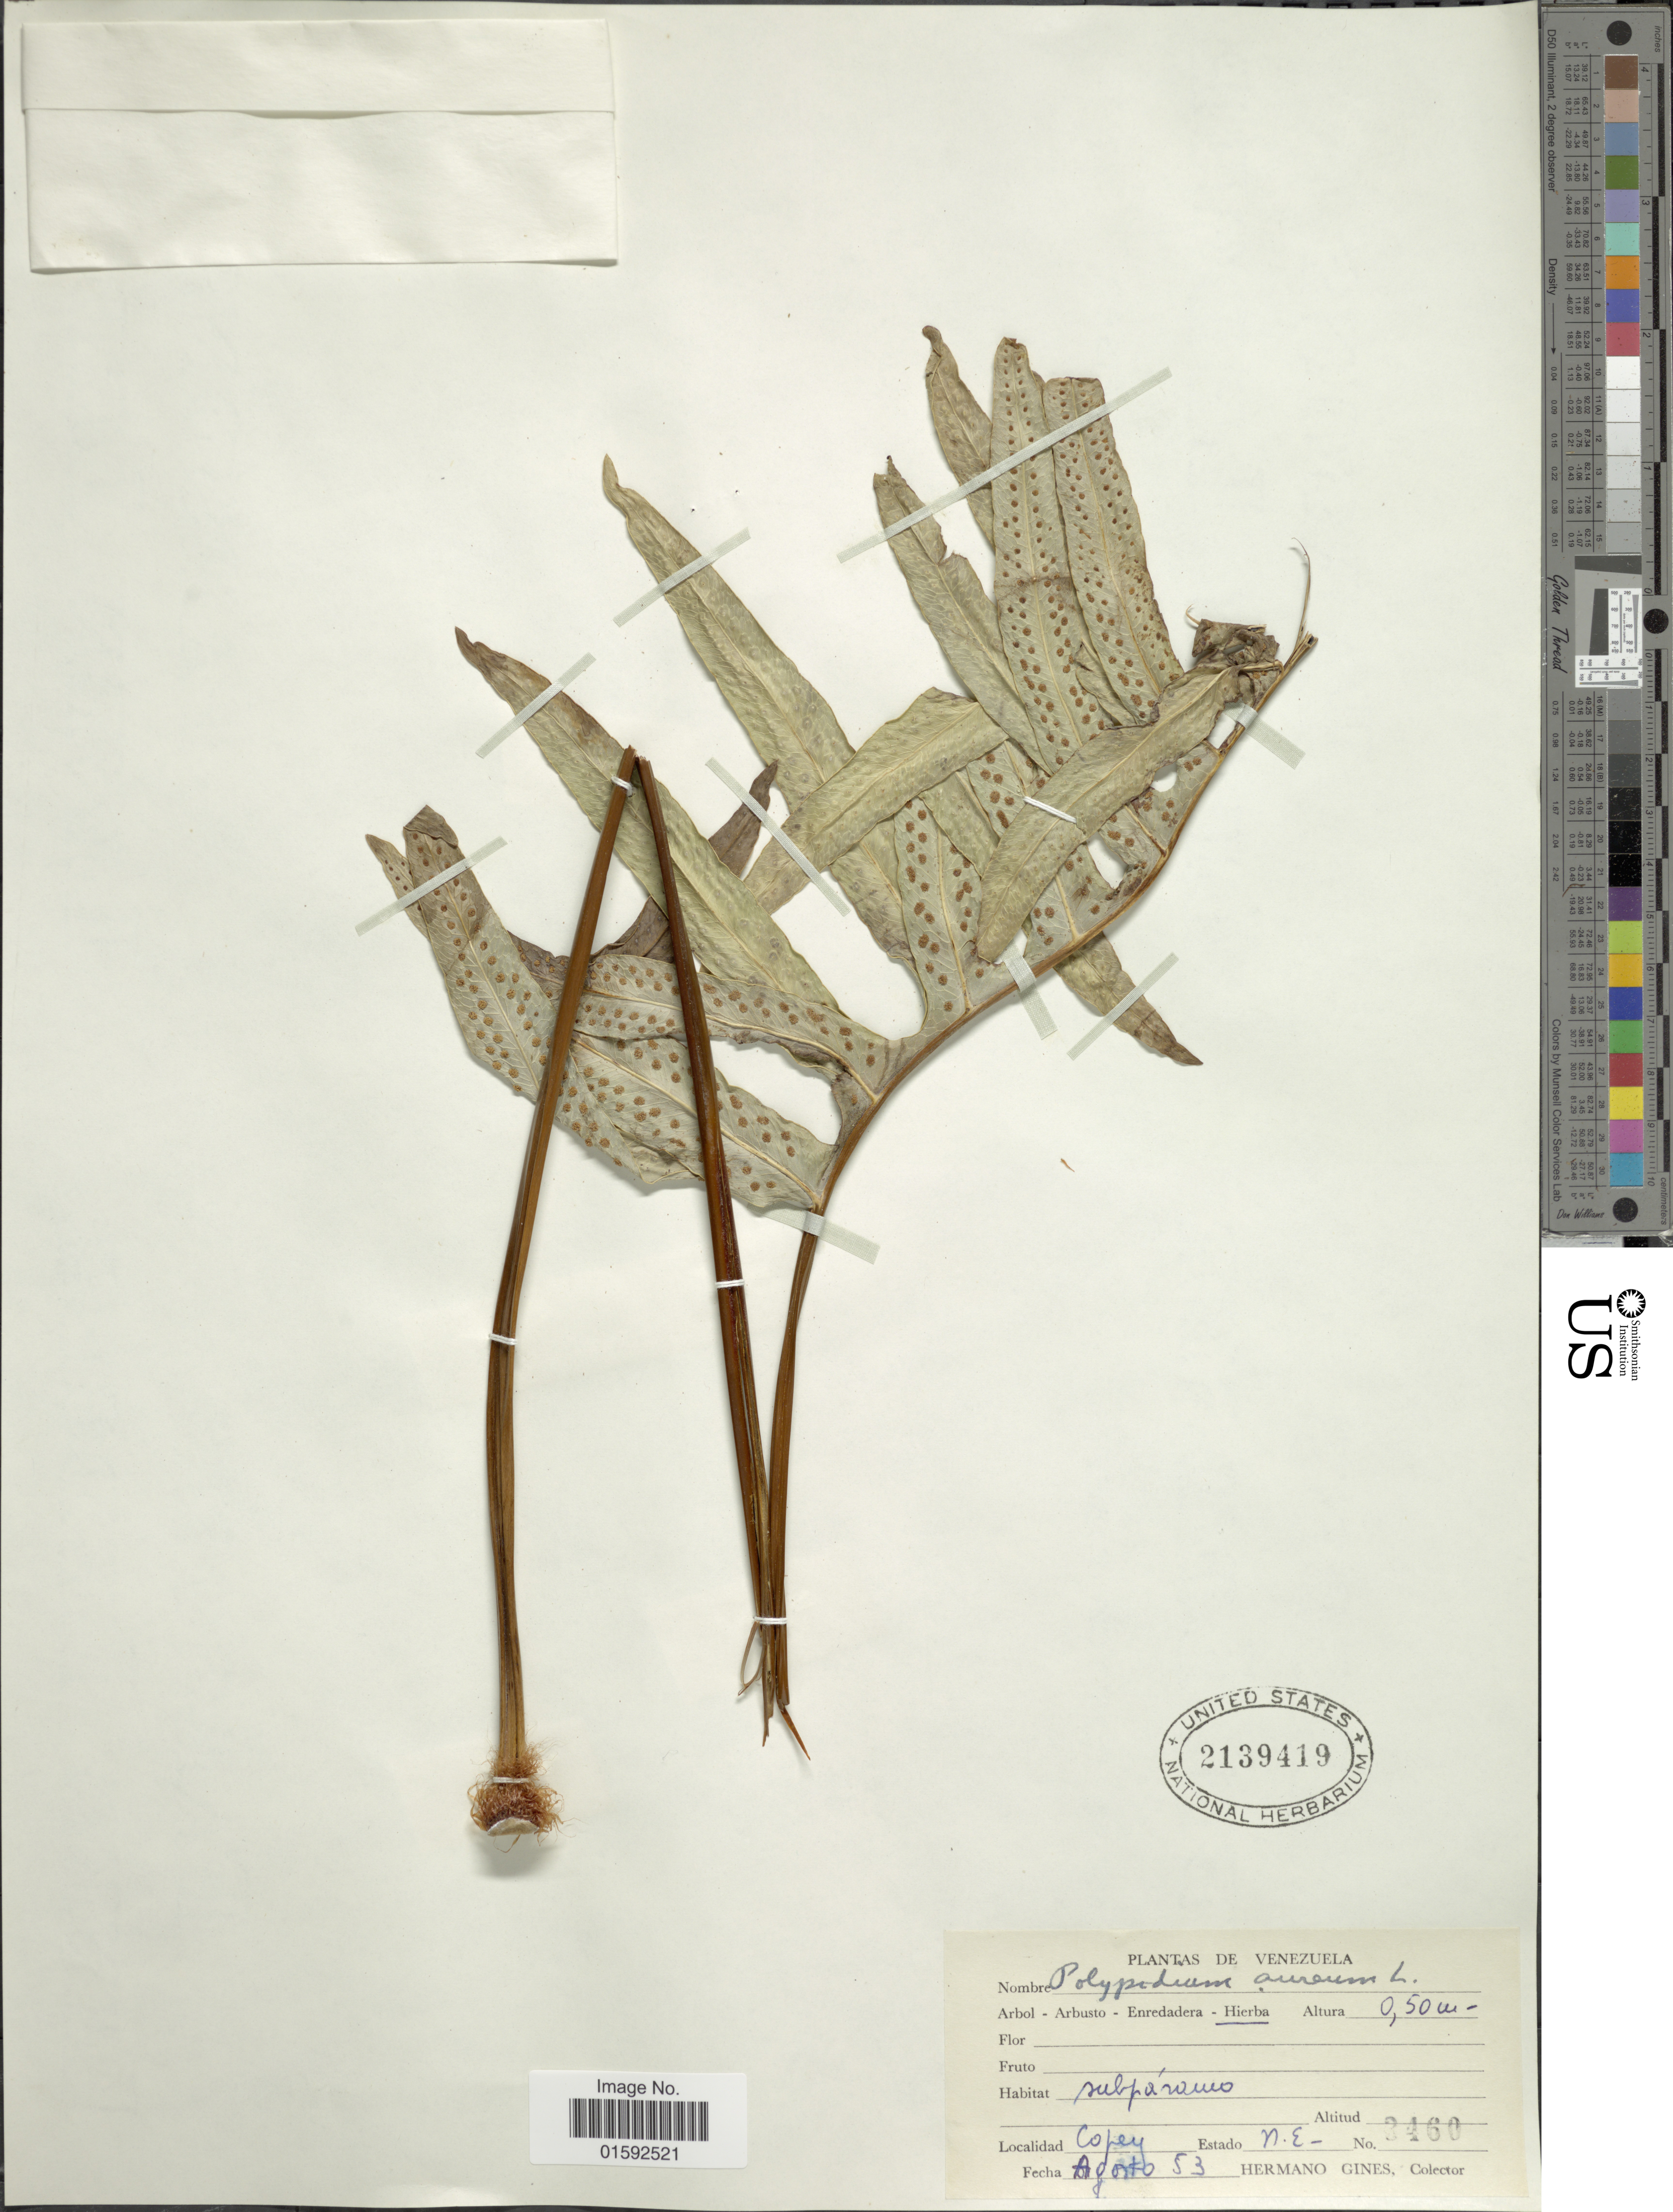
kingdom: Plantae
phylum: Tracheophyta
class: Polypodiopsida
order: Polypodiales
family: Polypodiaceae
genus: Phlebodium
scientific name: Phlebodium aureum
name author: (L.) J. Sm.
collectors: Bro. Gines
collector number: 3460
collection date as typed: Transcribed d/m/y: /8/53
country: Venezuela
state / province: Nueva Esparta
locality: Venezuela, Copey, Estado N. E.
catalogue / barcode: US 2139419